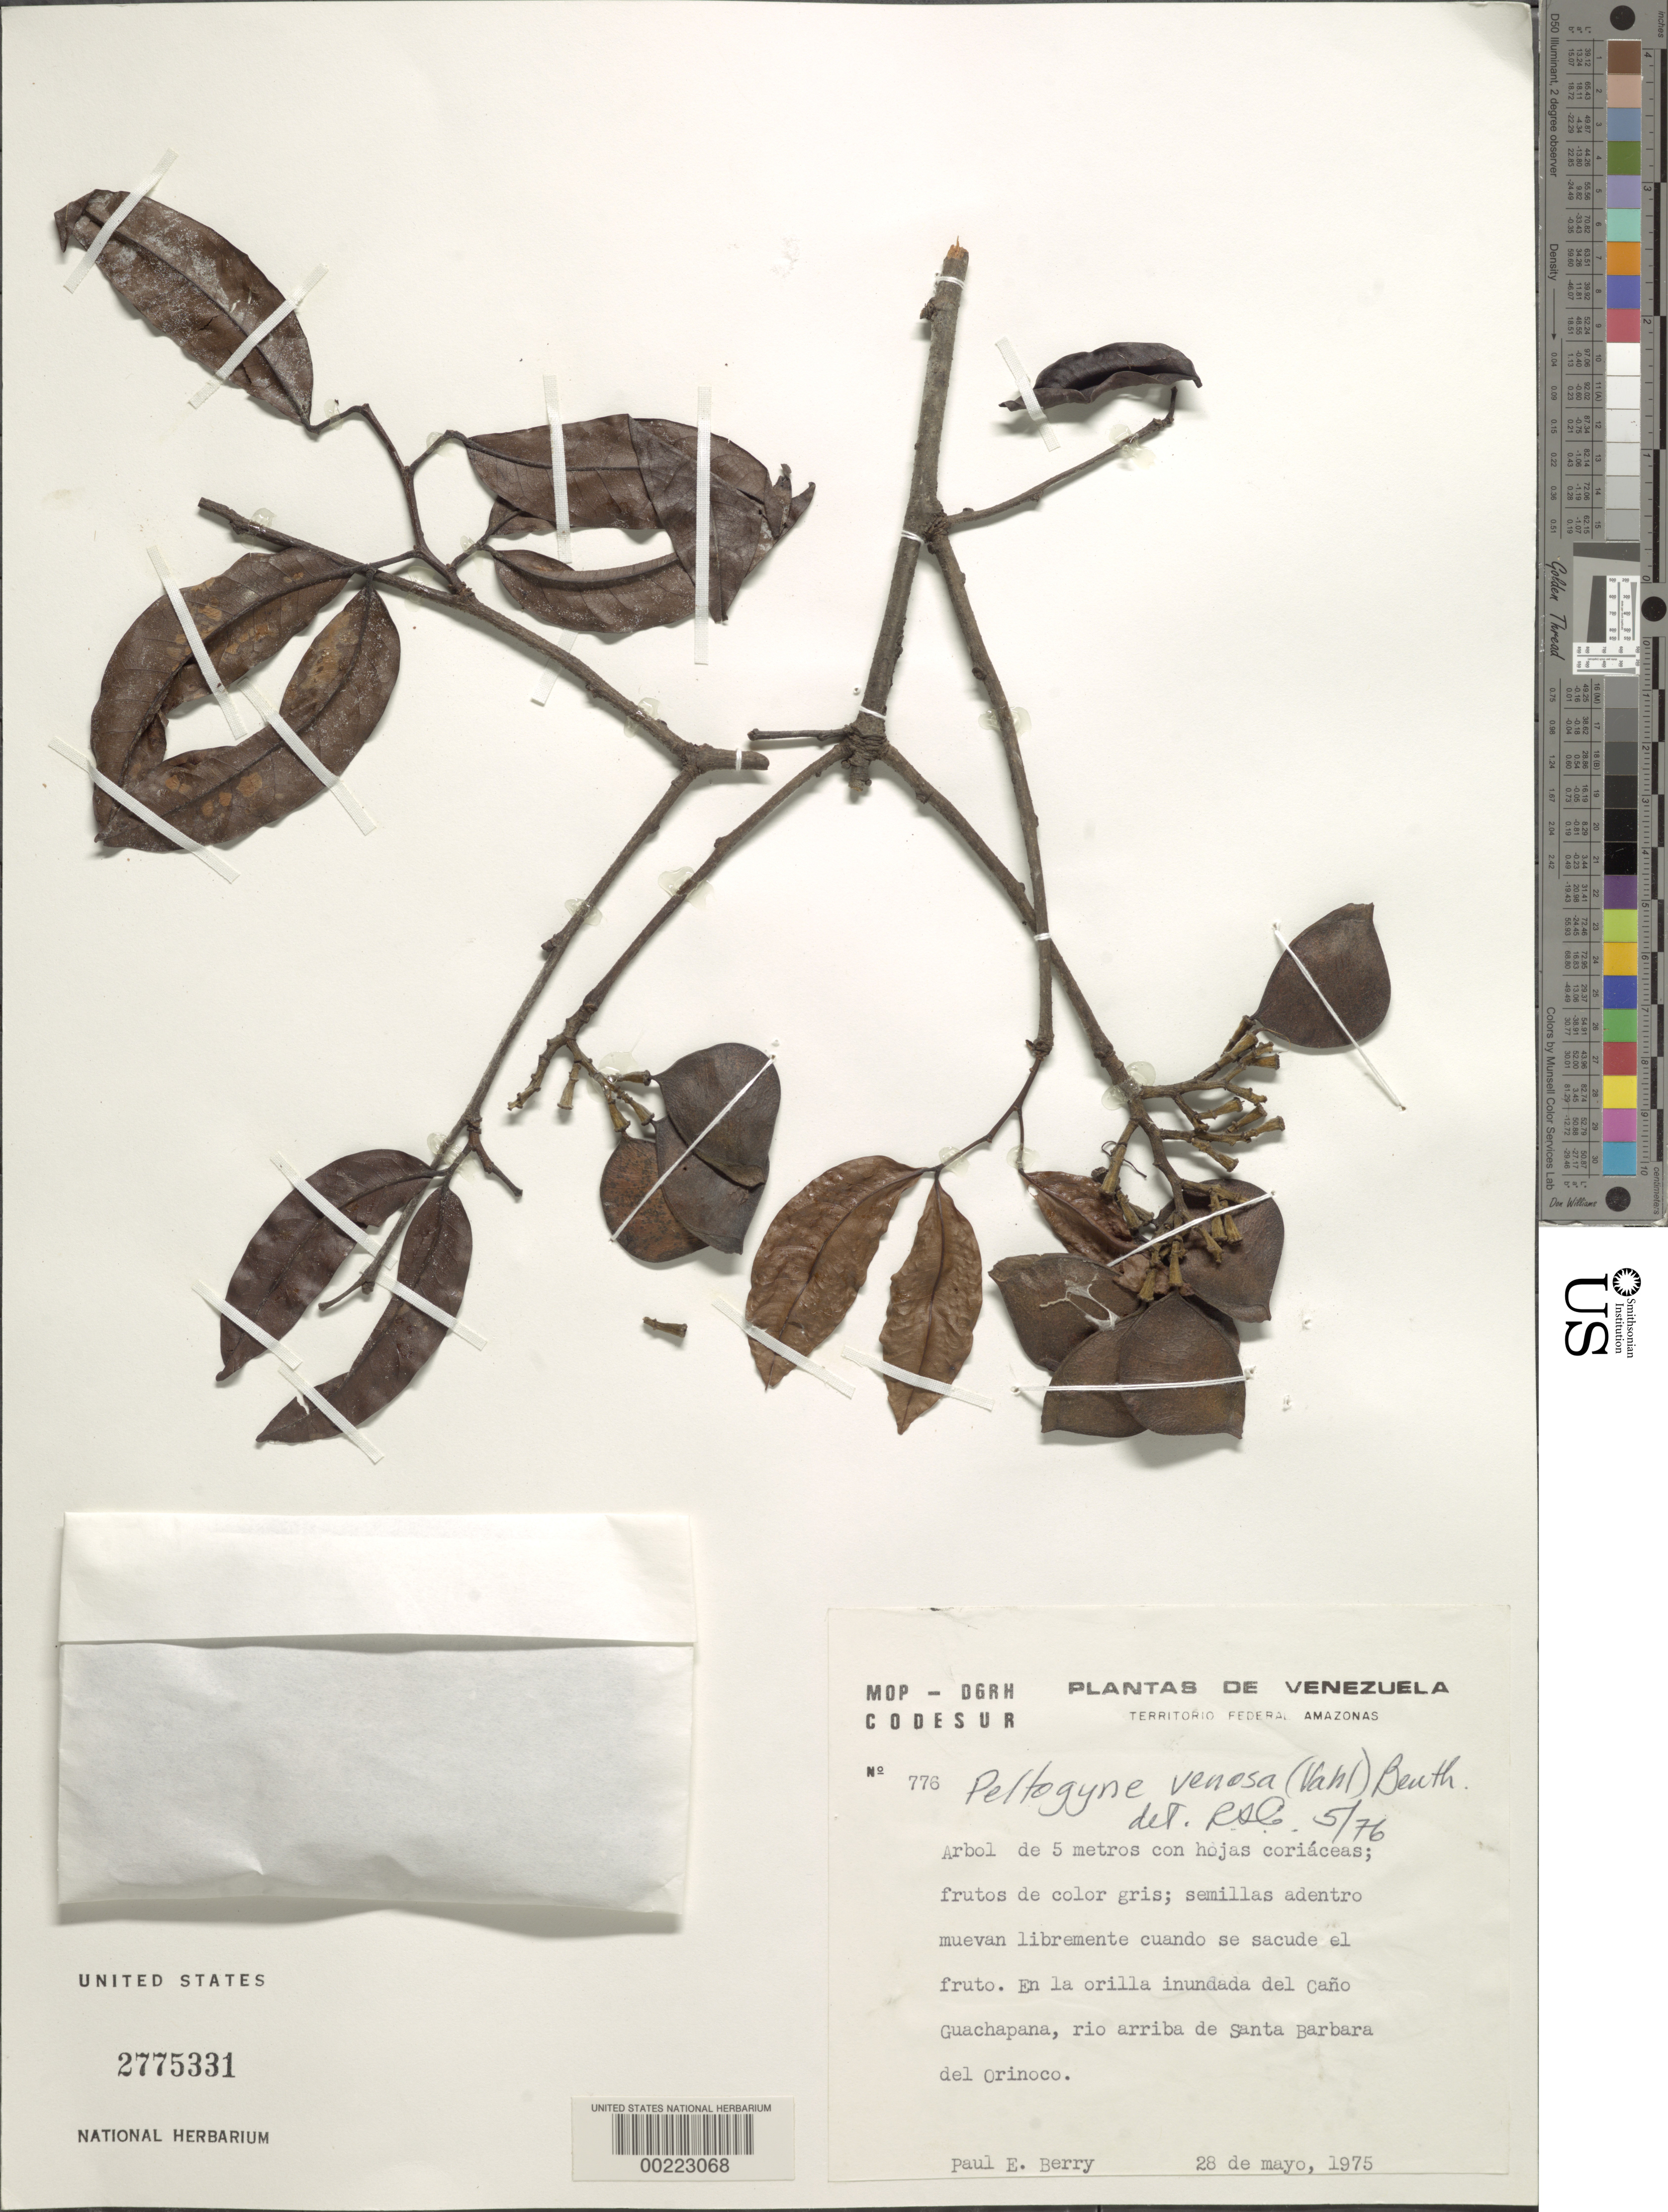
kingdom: Plantae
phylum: Tracheophyta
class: Magnoliopsida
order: Fabales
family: Fabaceae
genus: Peltogyne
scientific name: Peltogyne venosa subsp. venosa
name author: (Vahl) Benth.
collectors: P. E. Berry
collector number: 776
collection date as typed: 28 May 1975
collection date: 1975-05-28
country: Venezuela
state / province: Amazonas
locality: Cano guachapana, rio above Santa Barbara del orinoco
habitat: Inundated river bank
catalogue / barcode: US 2775331